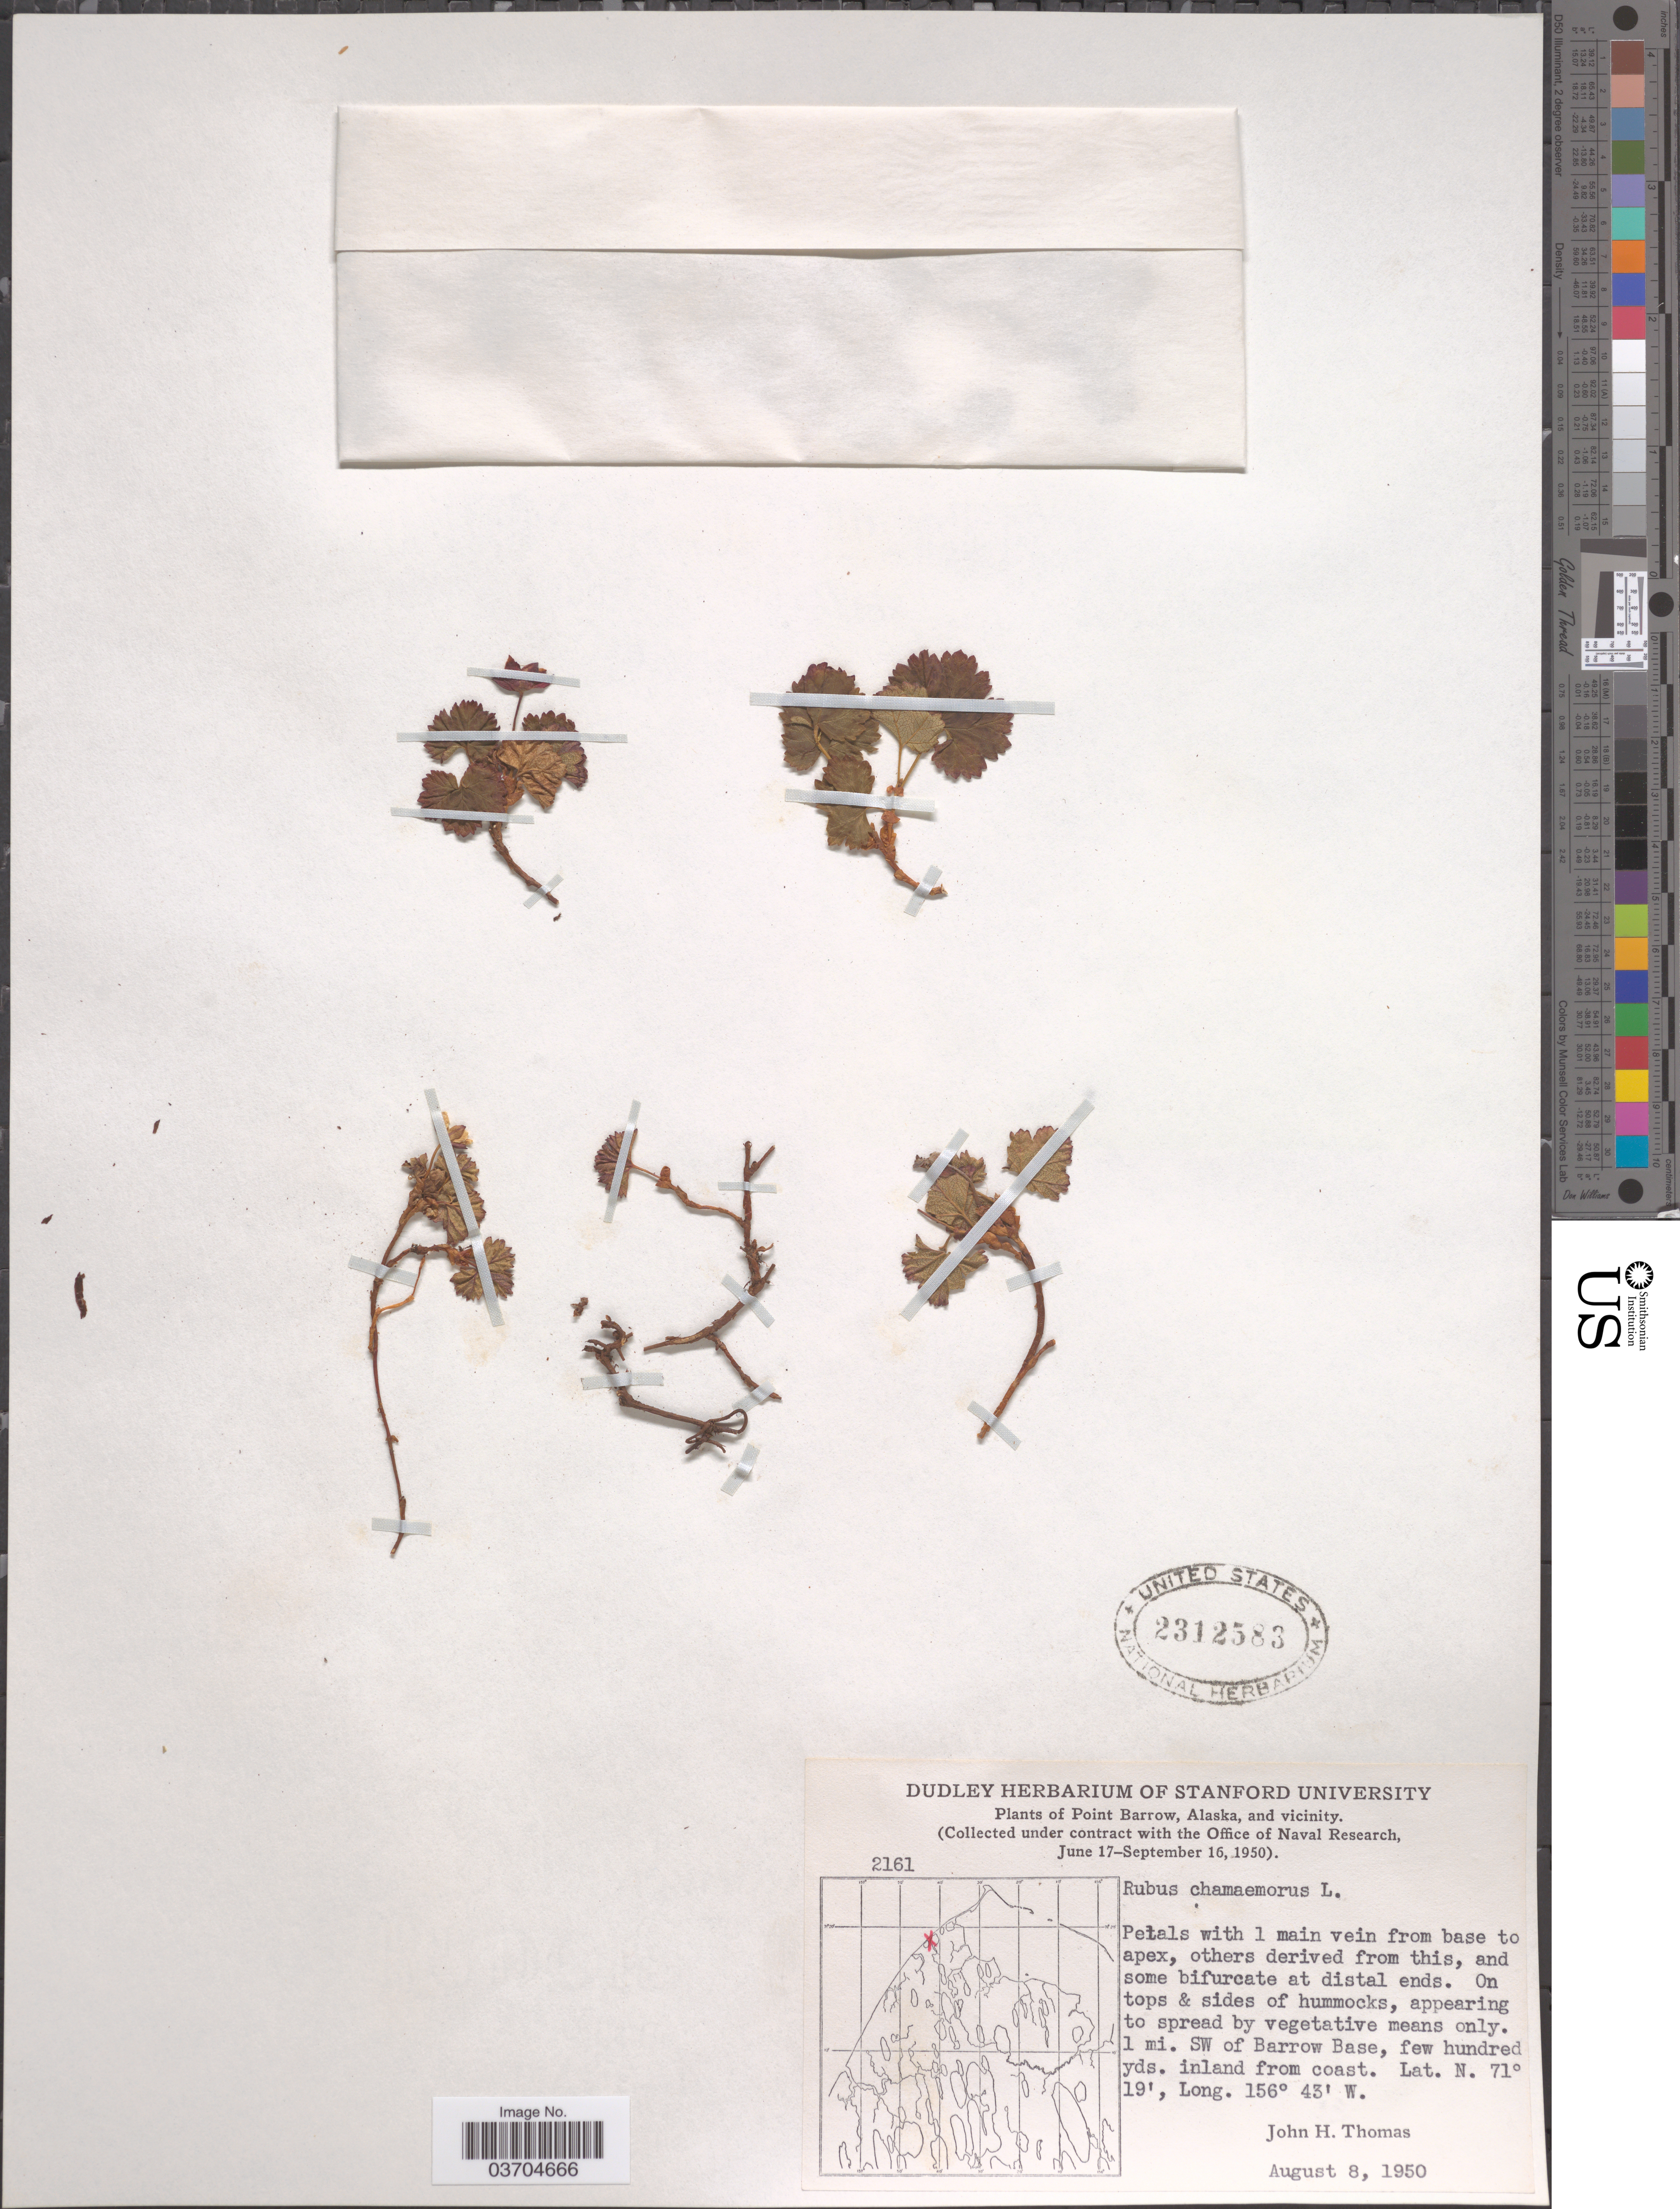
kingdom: Plantae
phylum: Tracheophyta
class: Magnoliopsida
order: Rosales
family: Rosaceae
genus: Rubus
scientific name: Rubus chamaemorus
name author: L.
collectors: J. H. Thomas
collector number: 2161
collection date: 1950-08-08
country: United States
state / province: Alaska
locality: Point Barrow, and vicinity. 1 mi. SW of Barrow Base, few hundred yds. inland form coast.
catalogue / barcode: US 2312583